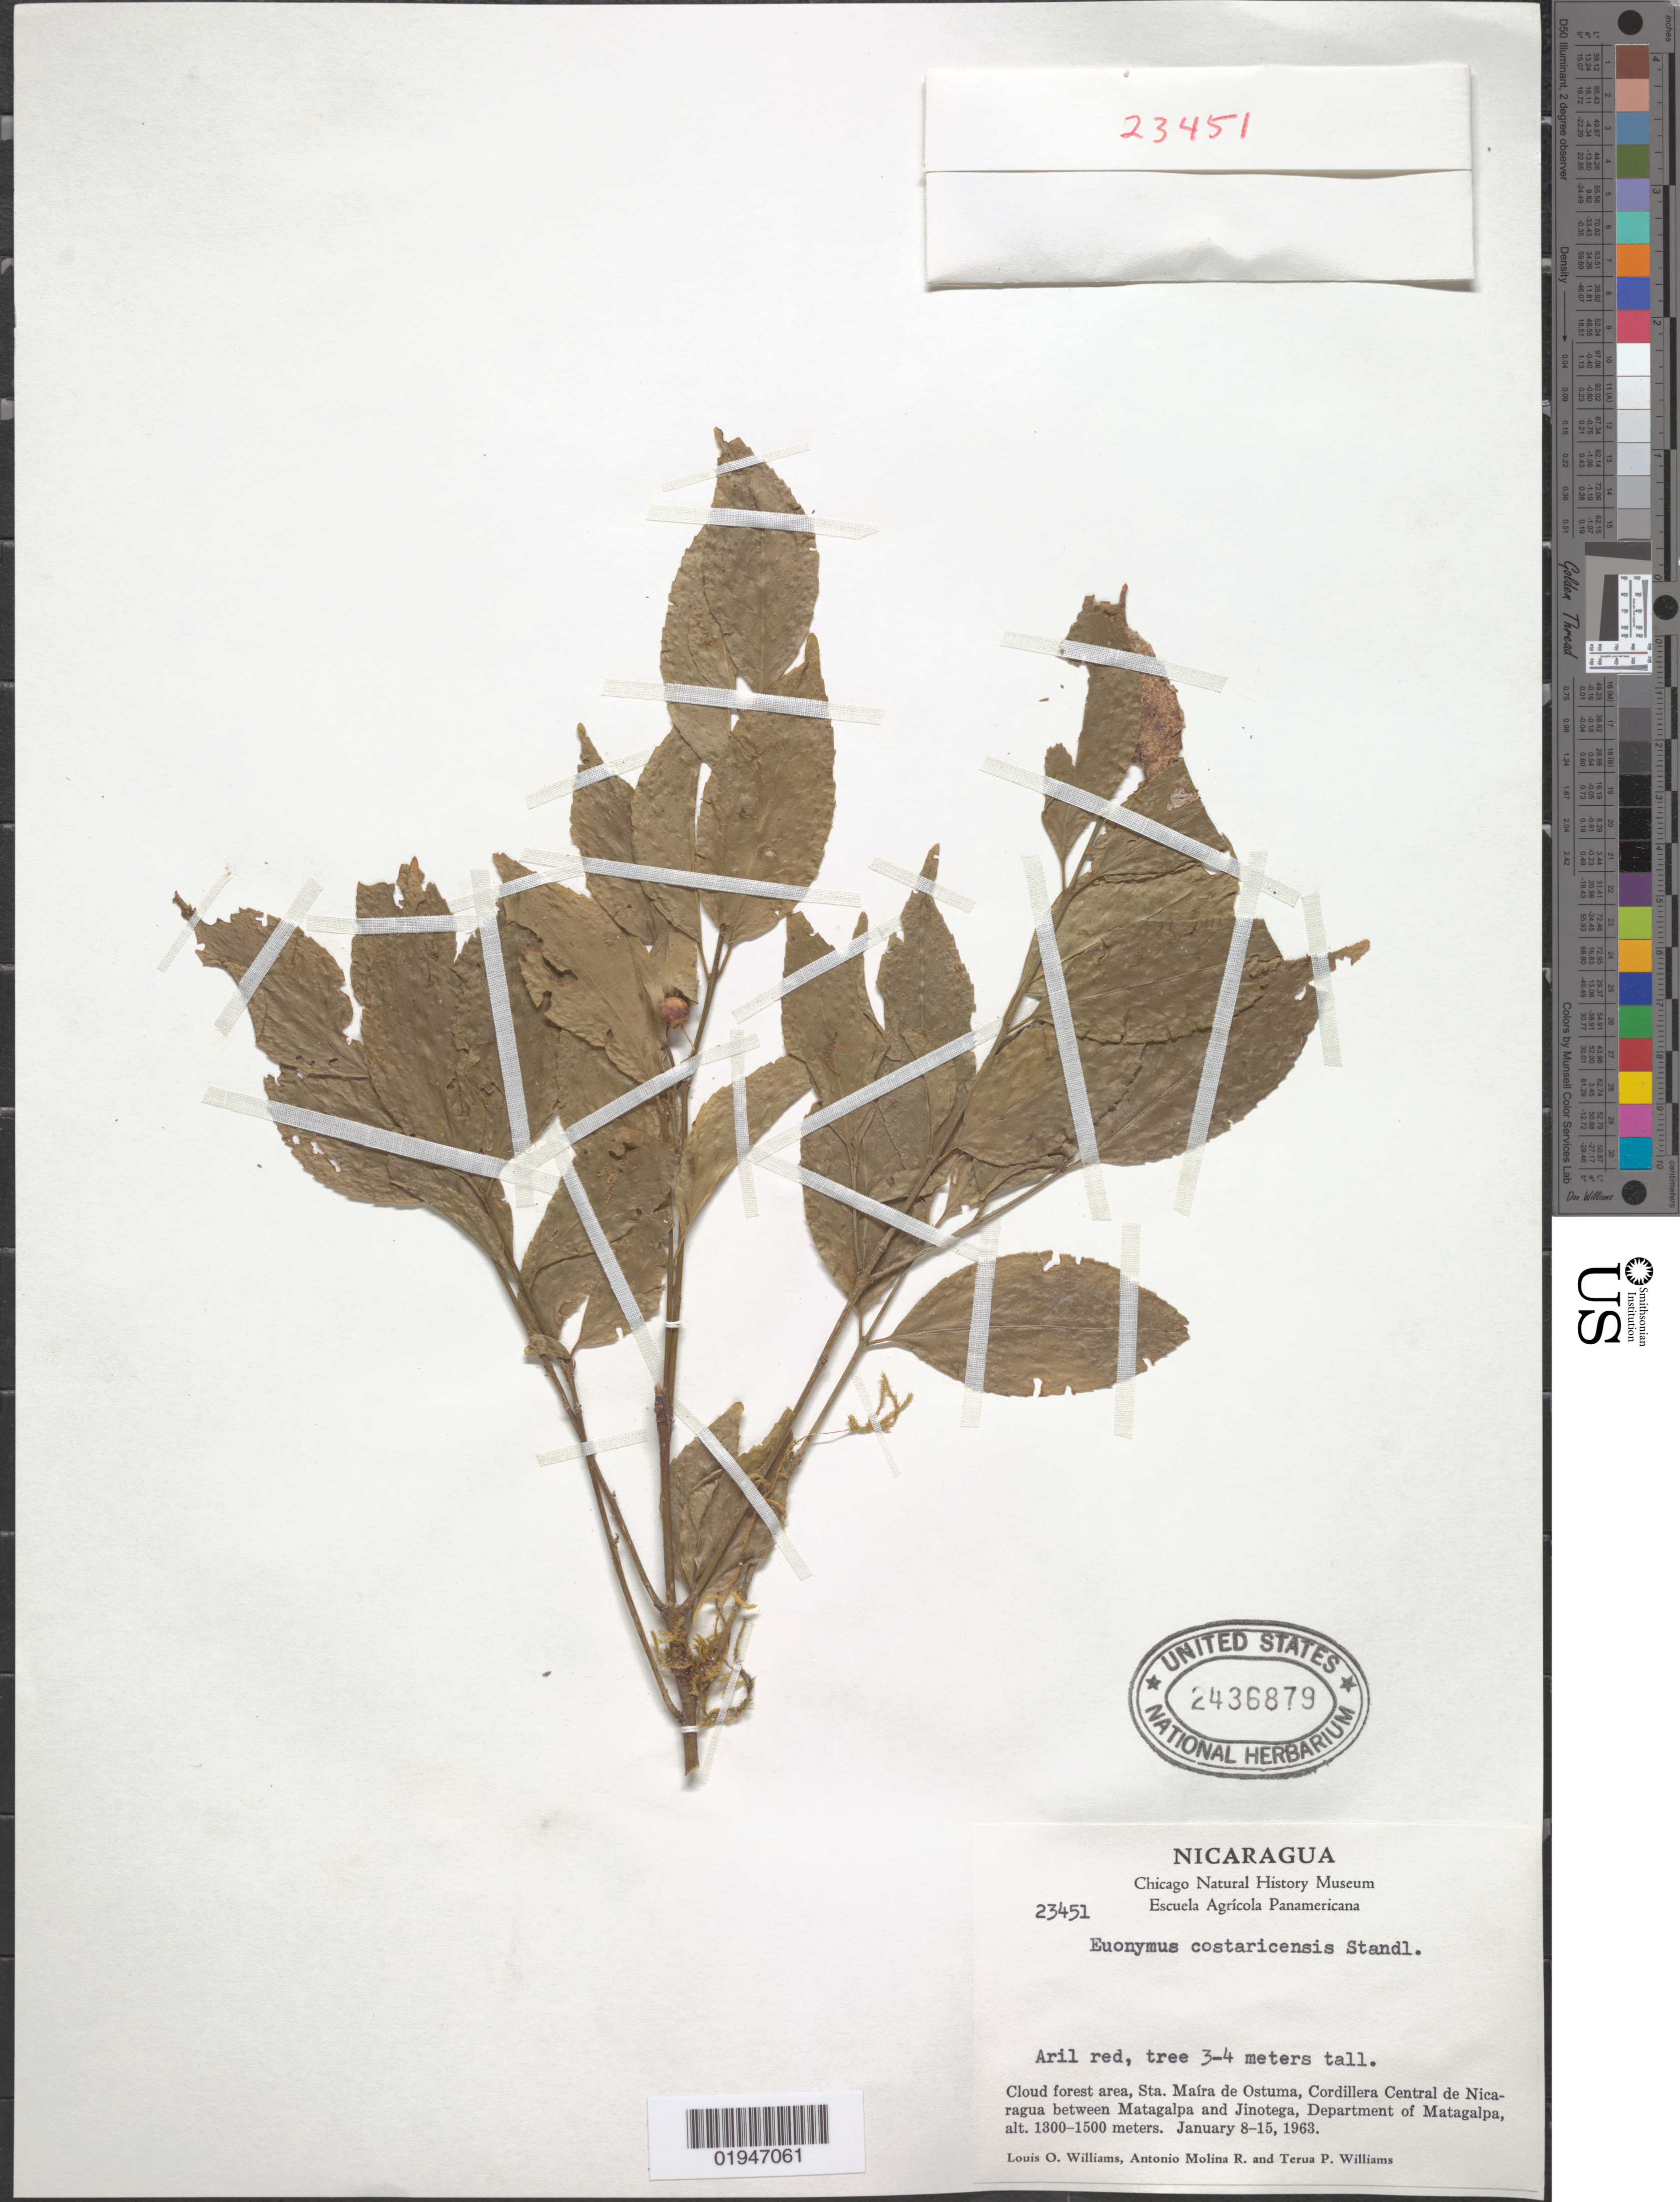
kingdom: Plantae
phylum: Tracheophyta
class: Magnoliopsida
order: Celastrales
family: Celastraceae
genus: Euonymus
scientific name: Euonymus costaricensis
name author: Standl.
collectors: L. O. Williams & A. Molina R.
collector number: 23451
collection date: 1963-01-08/1963-01-15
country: Nicaragua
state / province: Matagalpa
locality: Sta. Maíra de Ostuma, Cordillera Central de Nicaragua, between Matagalpa and Jinotega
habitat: Cloud forest area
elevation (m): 1300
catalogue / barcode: US 2436879